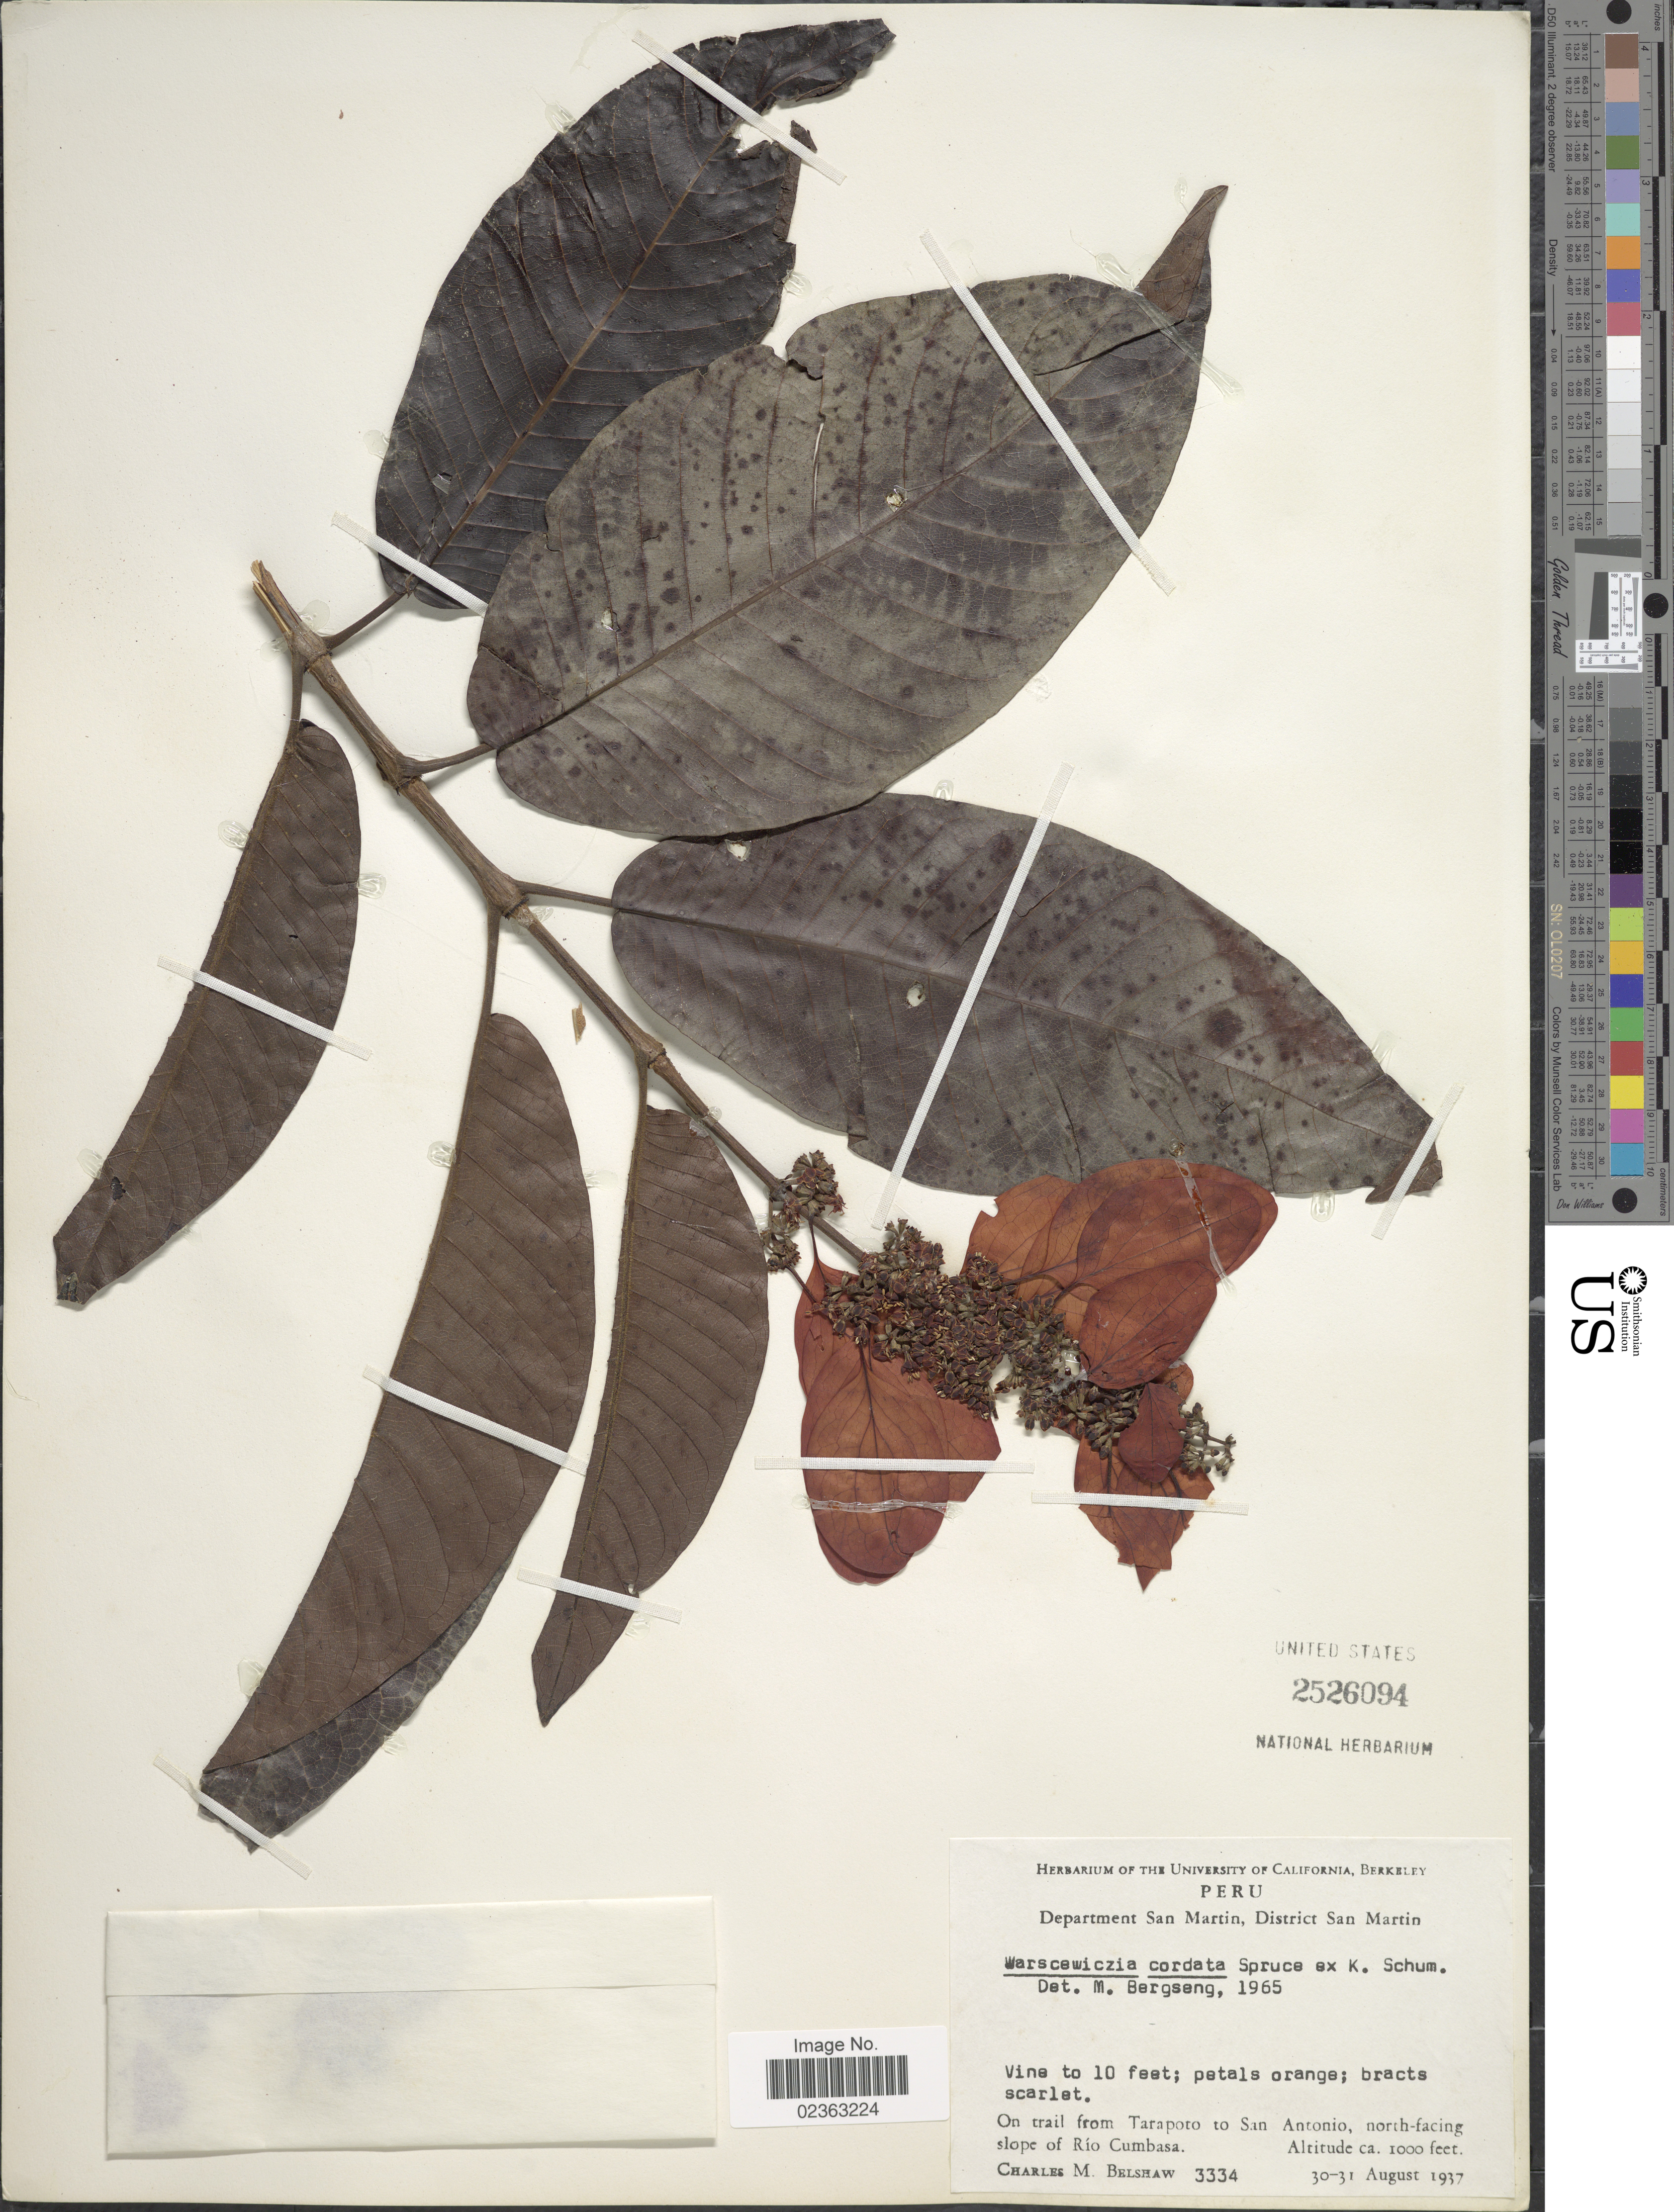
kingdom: Plantae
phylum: Tracheophyta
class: Magnoliopsida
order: Gentianales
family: Rubiaceae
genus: Warszewiczia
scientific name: Warszewiczia cordata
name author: Spruce ex K. Schum.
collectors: C. Shaw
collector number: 3334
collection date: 1937-08-30/1937-08-31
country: Peru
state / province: San Martín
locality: District San Martin, on trail from Tarapoto to San Antonio, north-facing slope of Rio Cumbasa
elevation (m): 305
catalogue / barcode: US 2526094